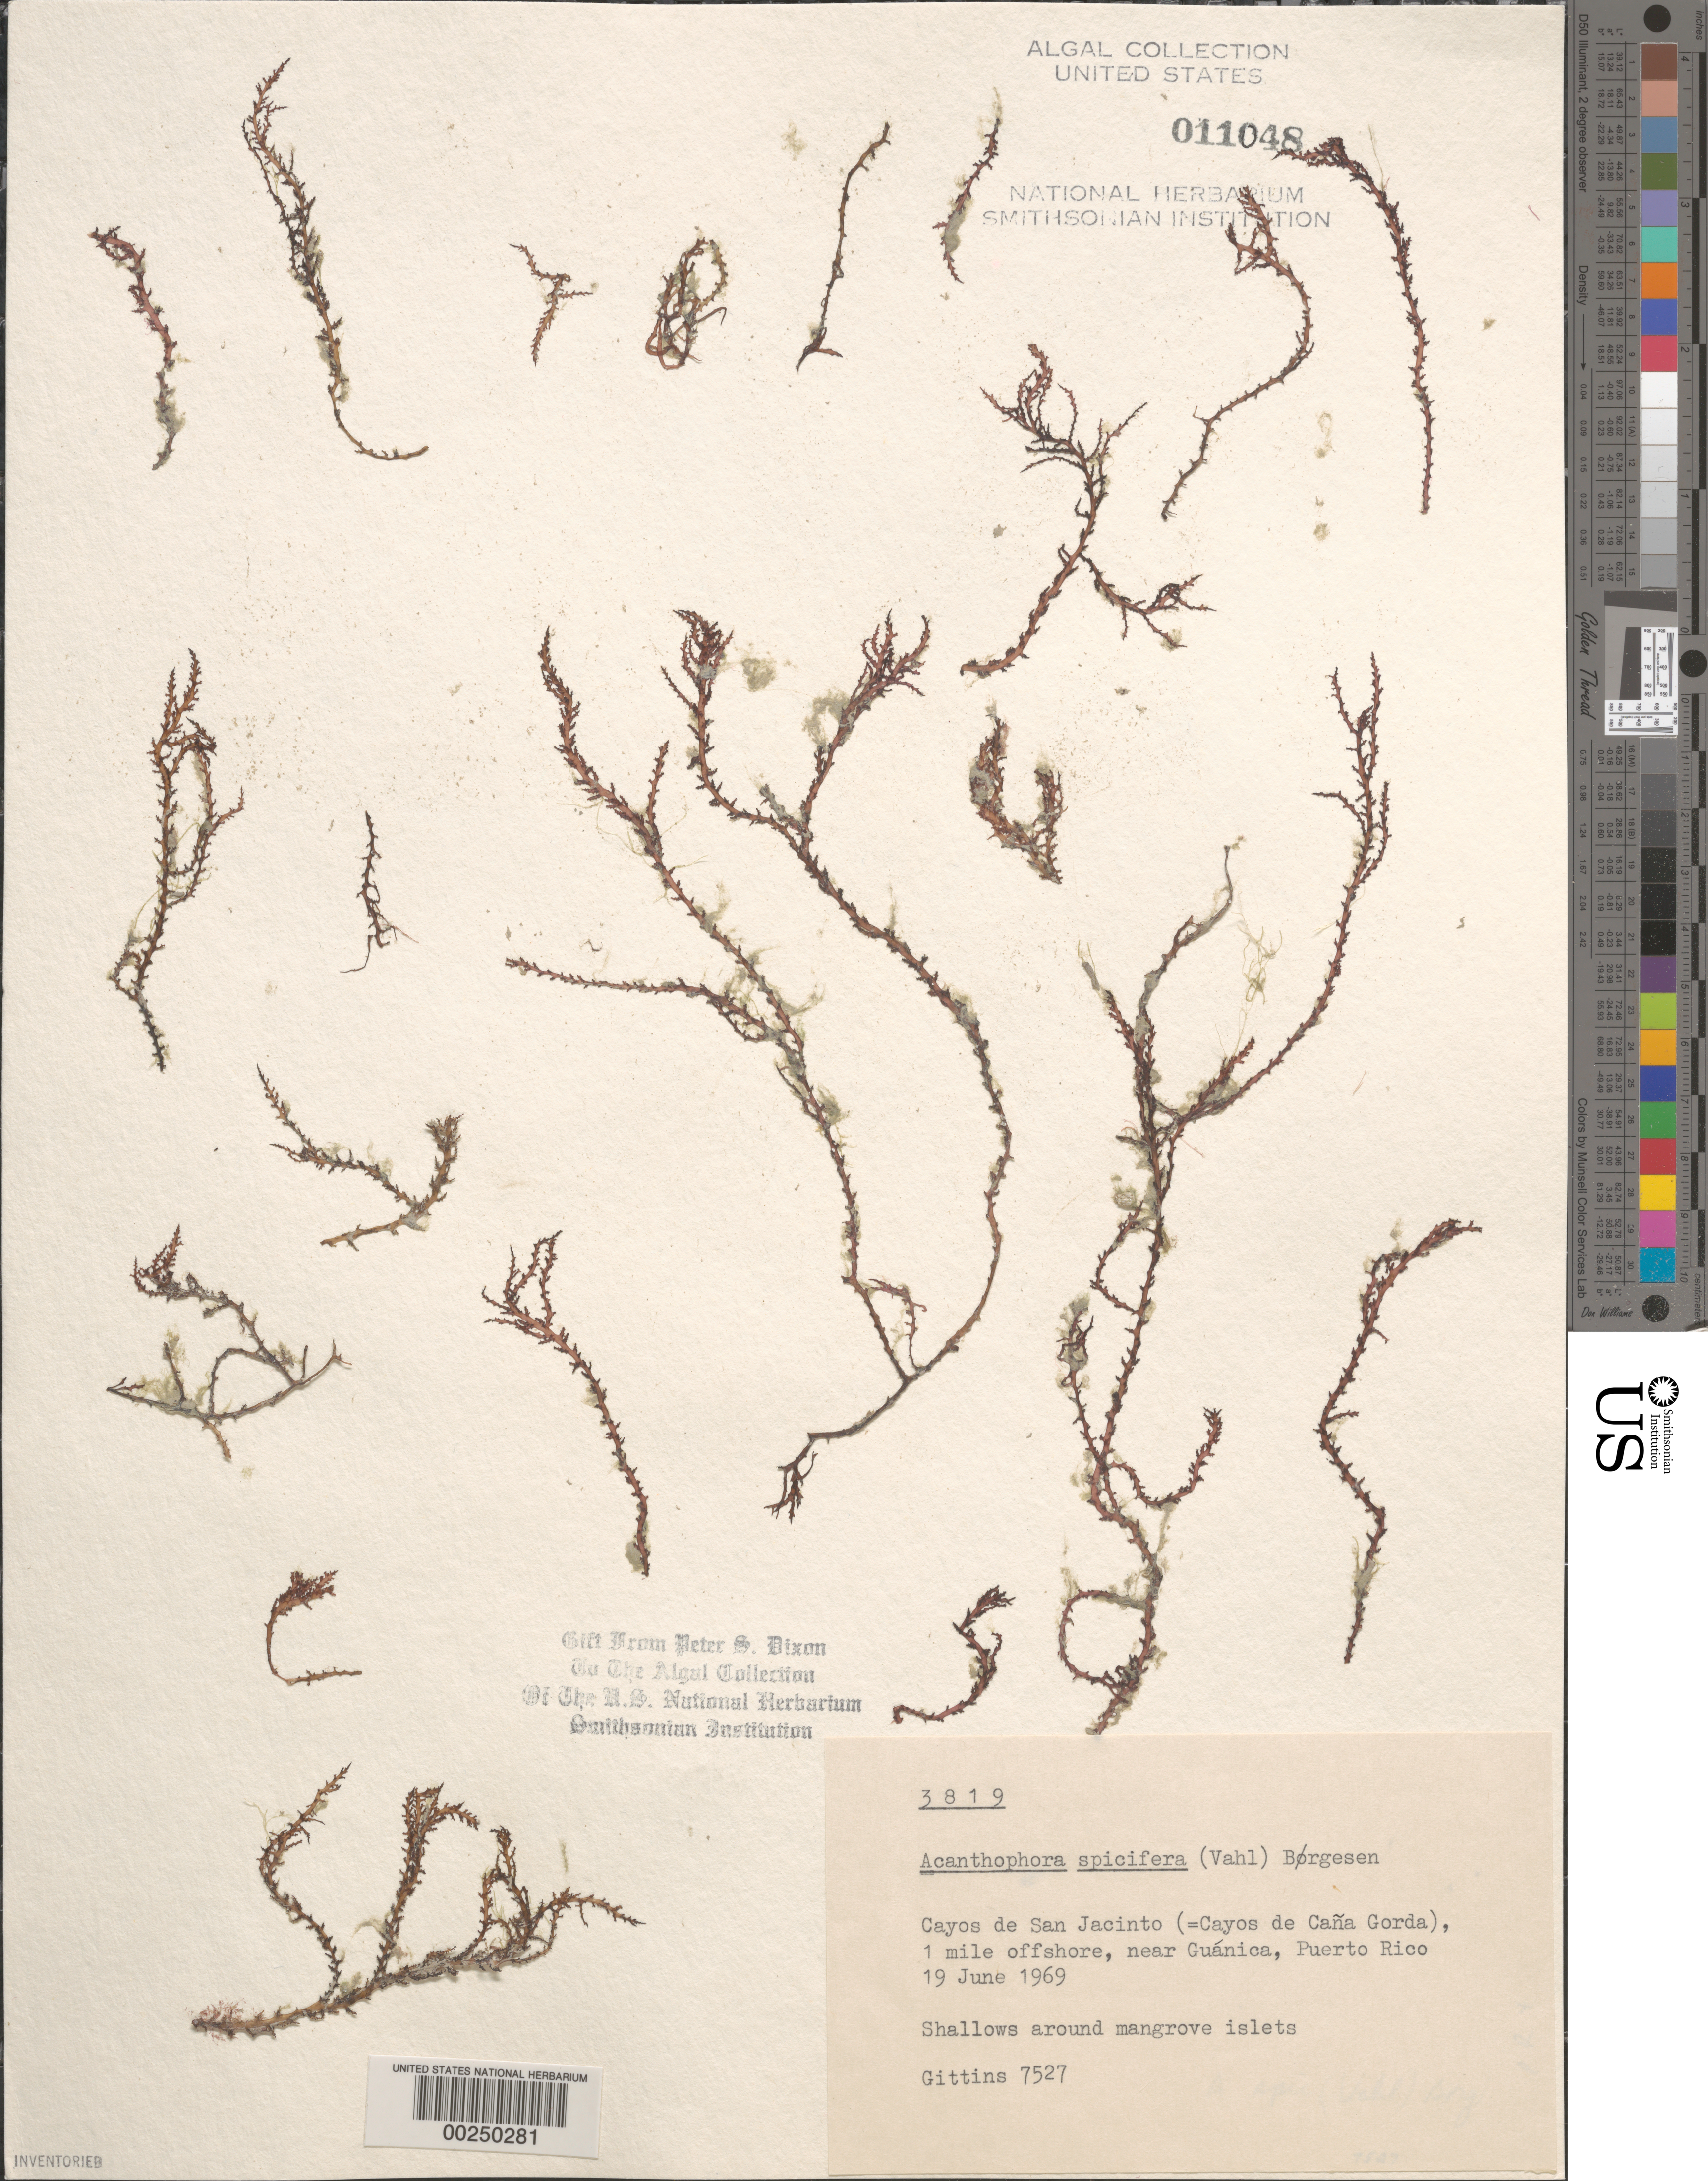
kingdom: Plantae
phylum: Rhodophyta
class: Florideophyceae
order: Ceramiales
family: Rhodomelaceae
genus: Acanthophora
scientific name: Acanthophora spicifera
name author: (Vahl) Børgesen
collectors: B. Gittins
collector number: BTG 7527 & PSD 3819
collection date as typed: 19 Jun 1969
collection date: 1969-06-19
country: Puerto Rico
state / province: Guanica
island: Cayos de San Jacinto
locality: Near Guanica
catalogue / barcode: US 11048